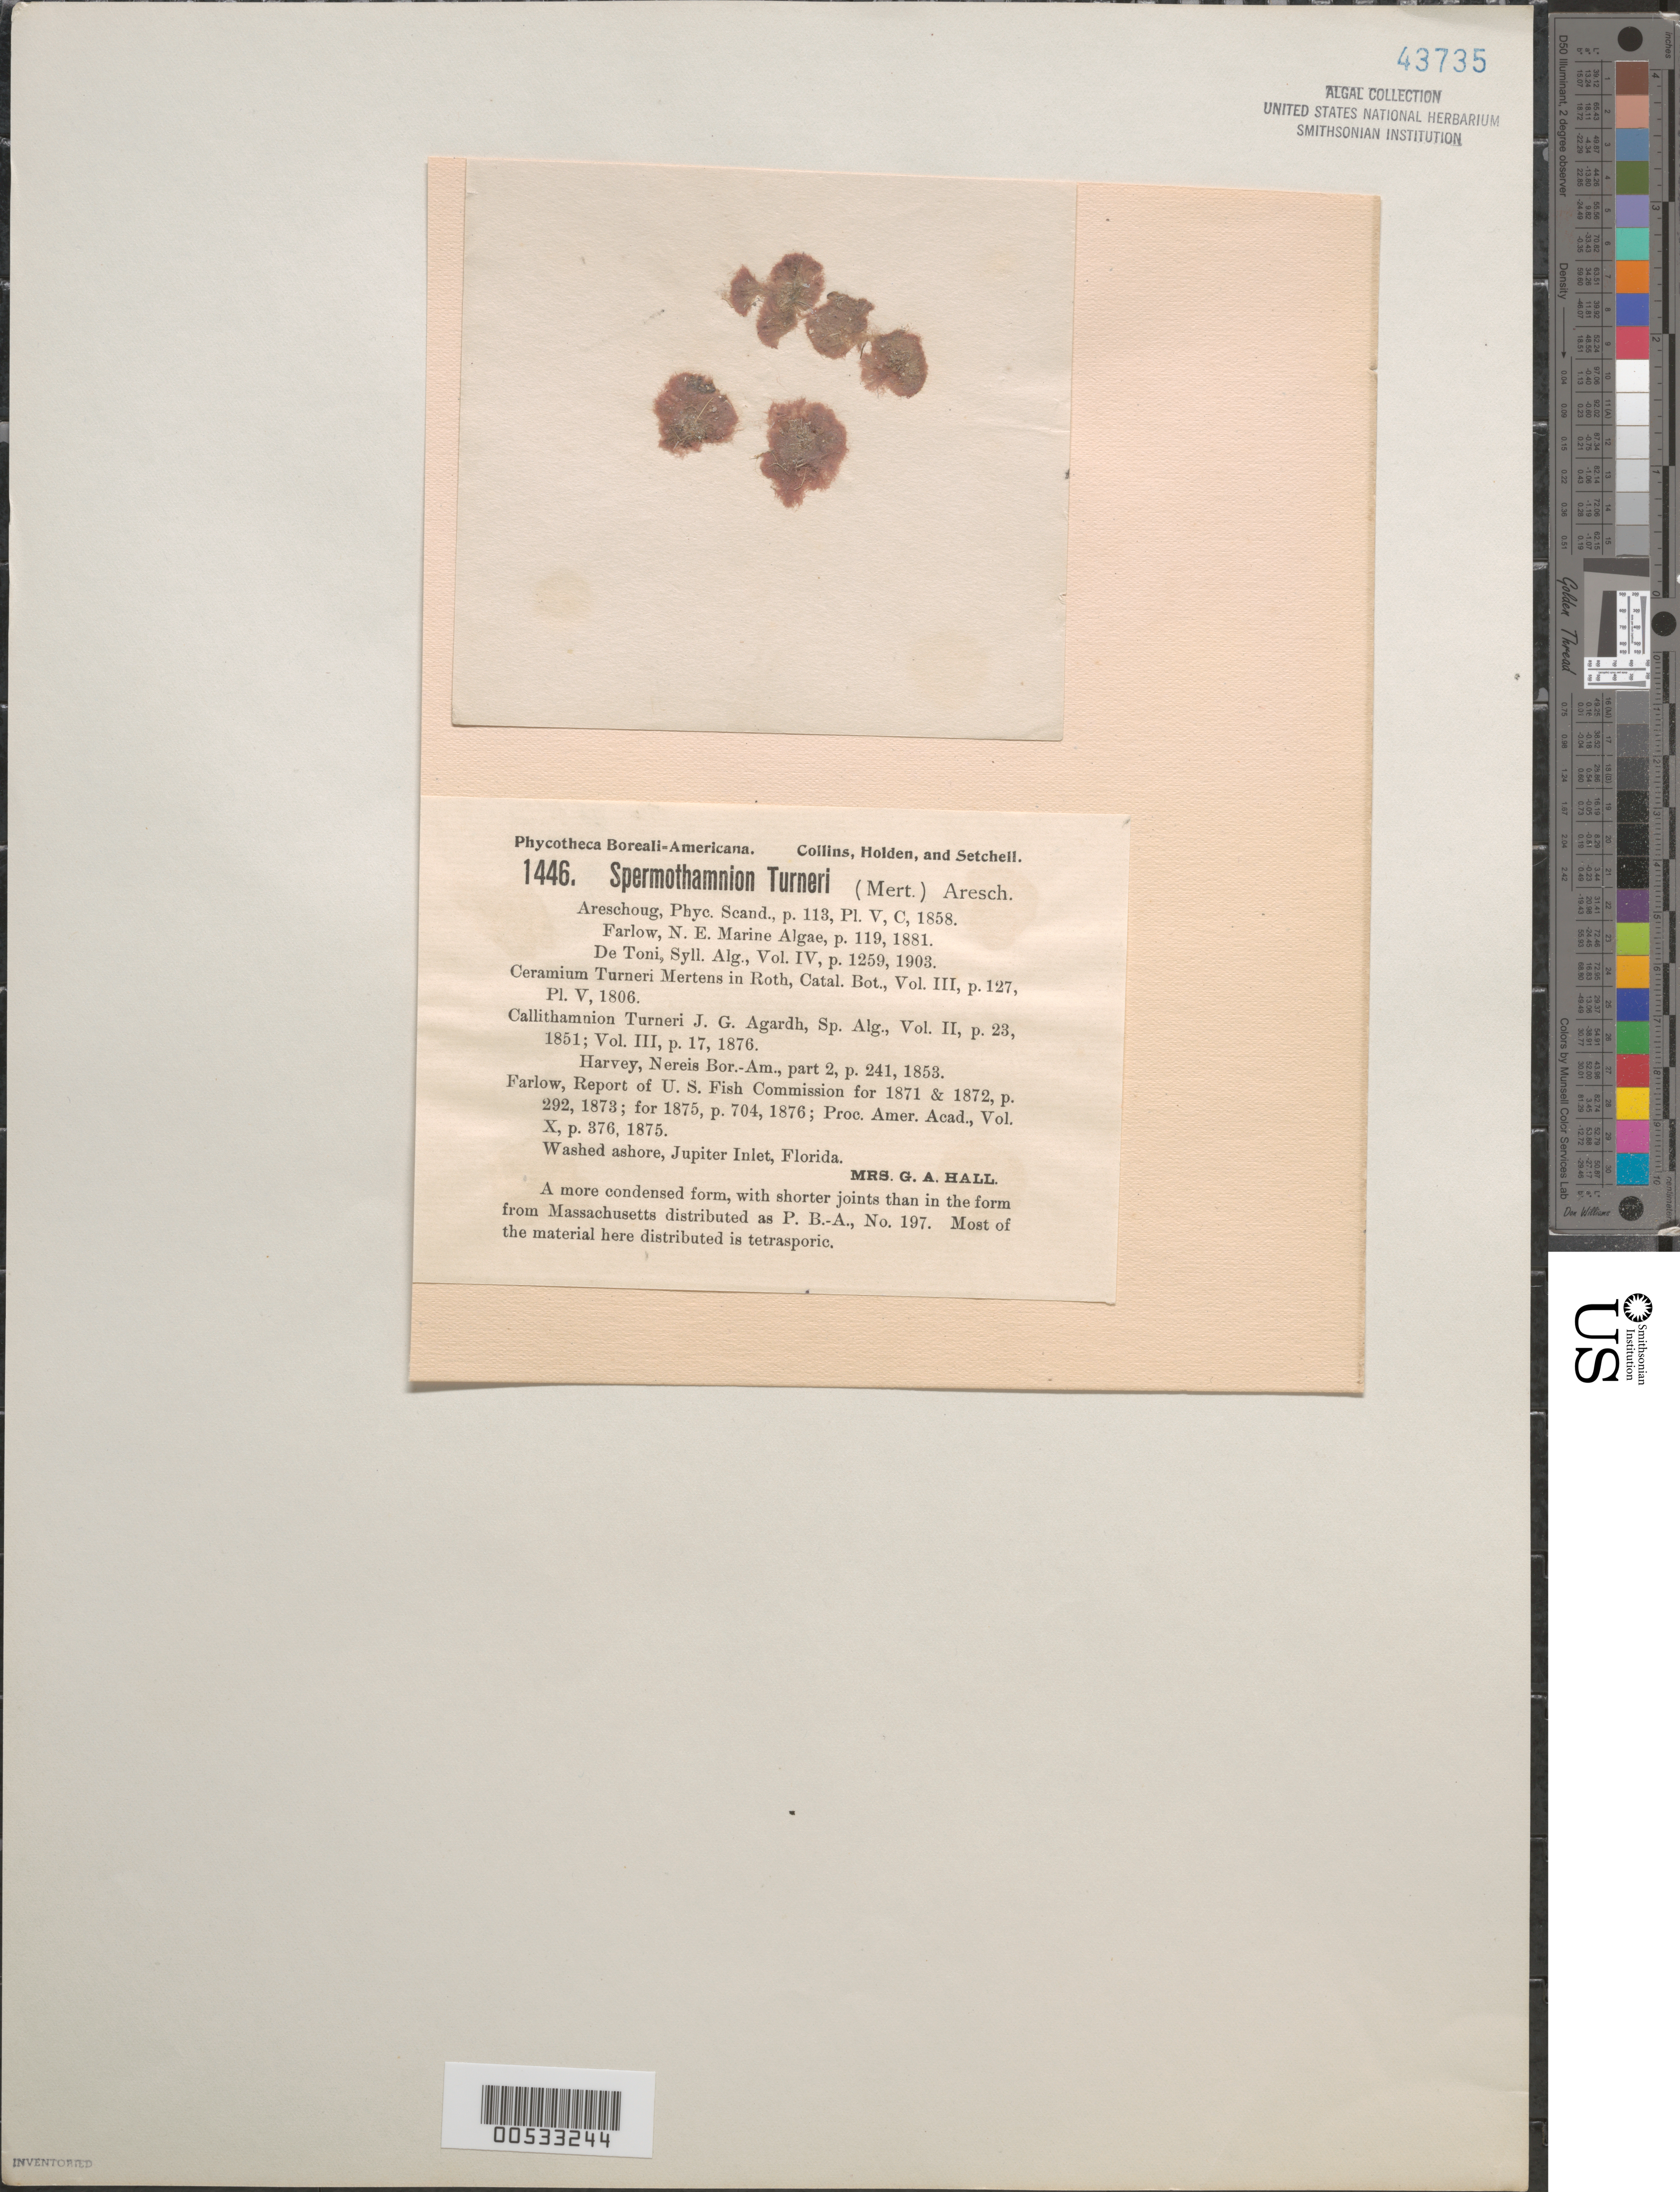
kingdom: Plantae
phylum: Rhodophyta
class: Florideophyceae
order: Ceramiales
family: Ceramiaceae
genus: Scagelothamnion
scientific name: Scagelothamnion turneri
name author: (Mert. ex Roth) A. Athanasiadis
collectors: Mrs. Hall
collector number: PB-A 1446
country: United States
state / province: Florida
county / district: Palm Beach County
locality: Jupiter Inlet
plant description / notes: Collins, Holden & Setchell, Phycotheca Boreali-Americana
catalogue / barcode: US 43735